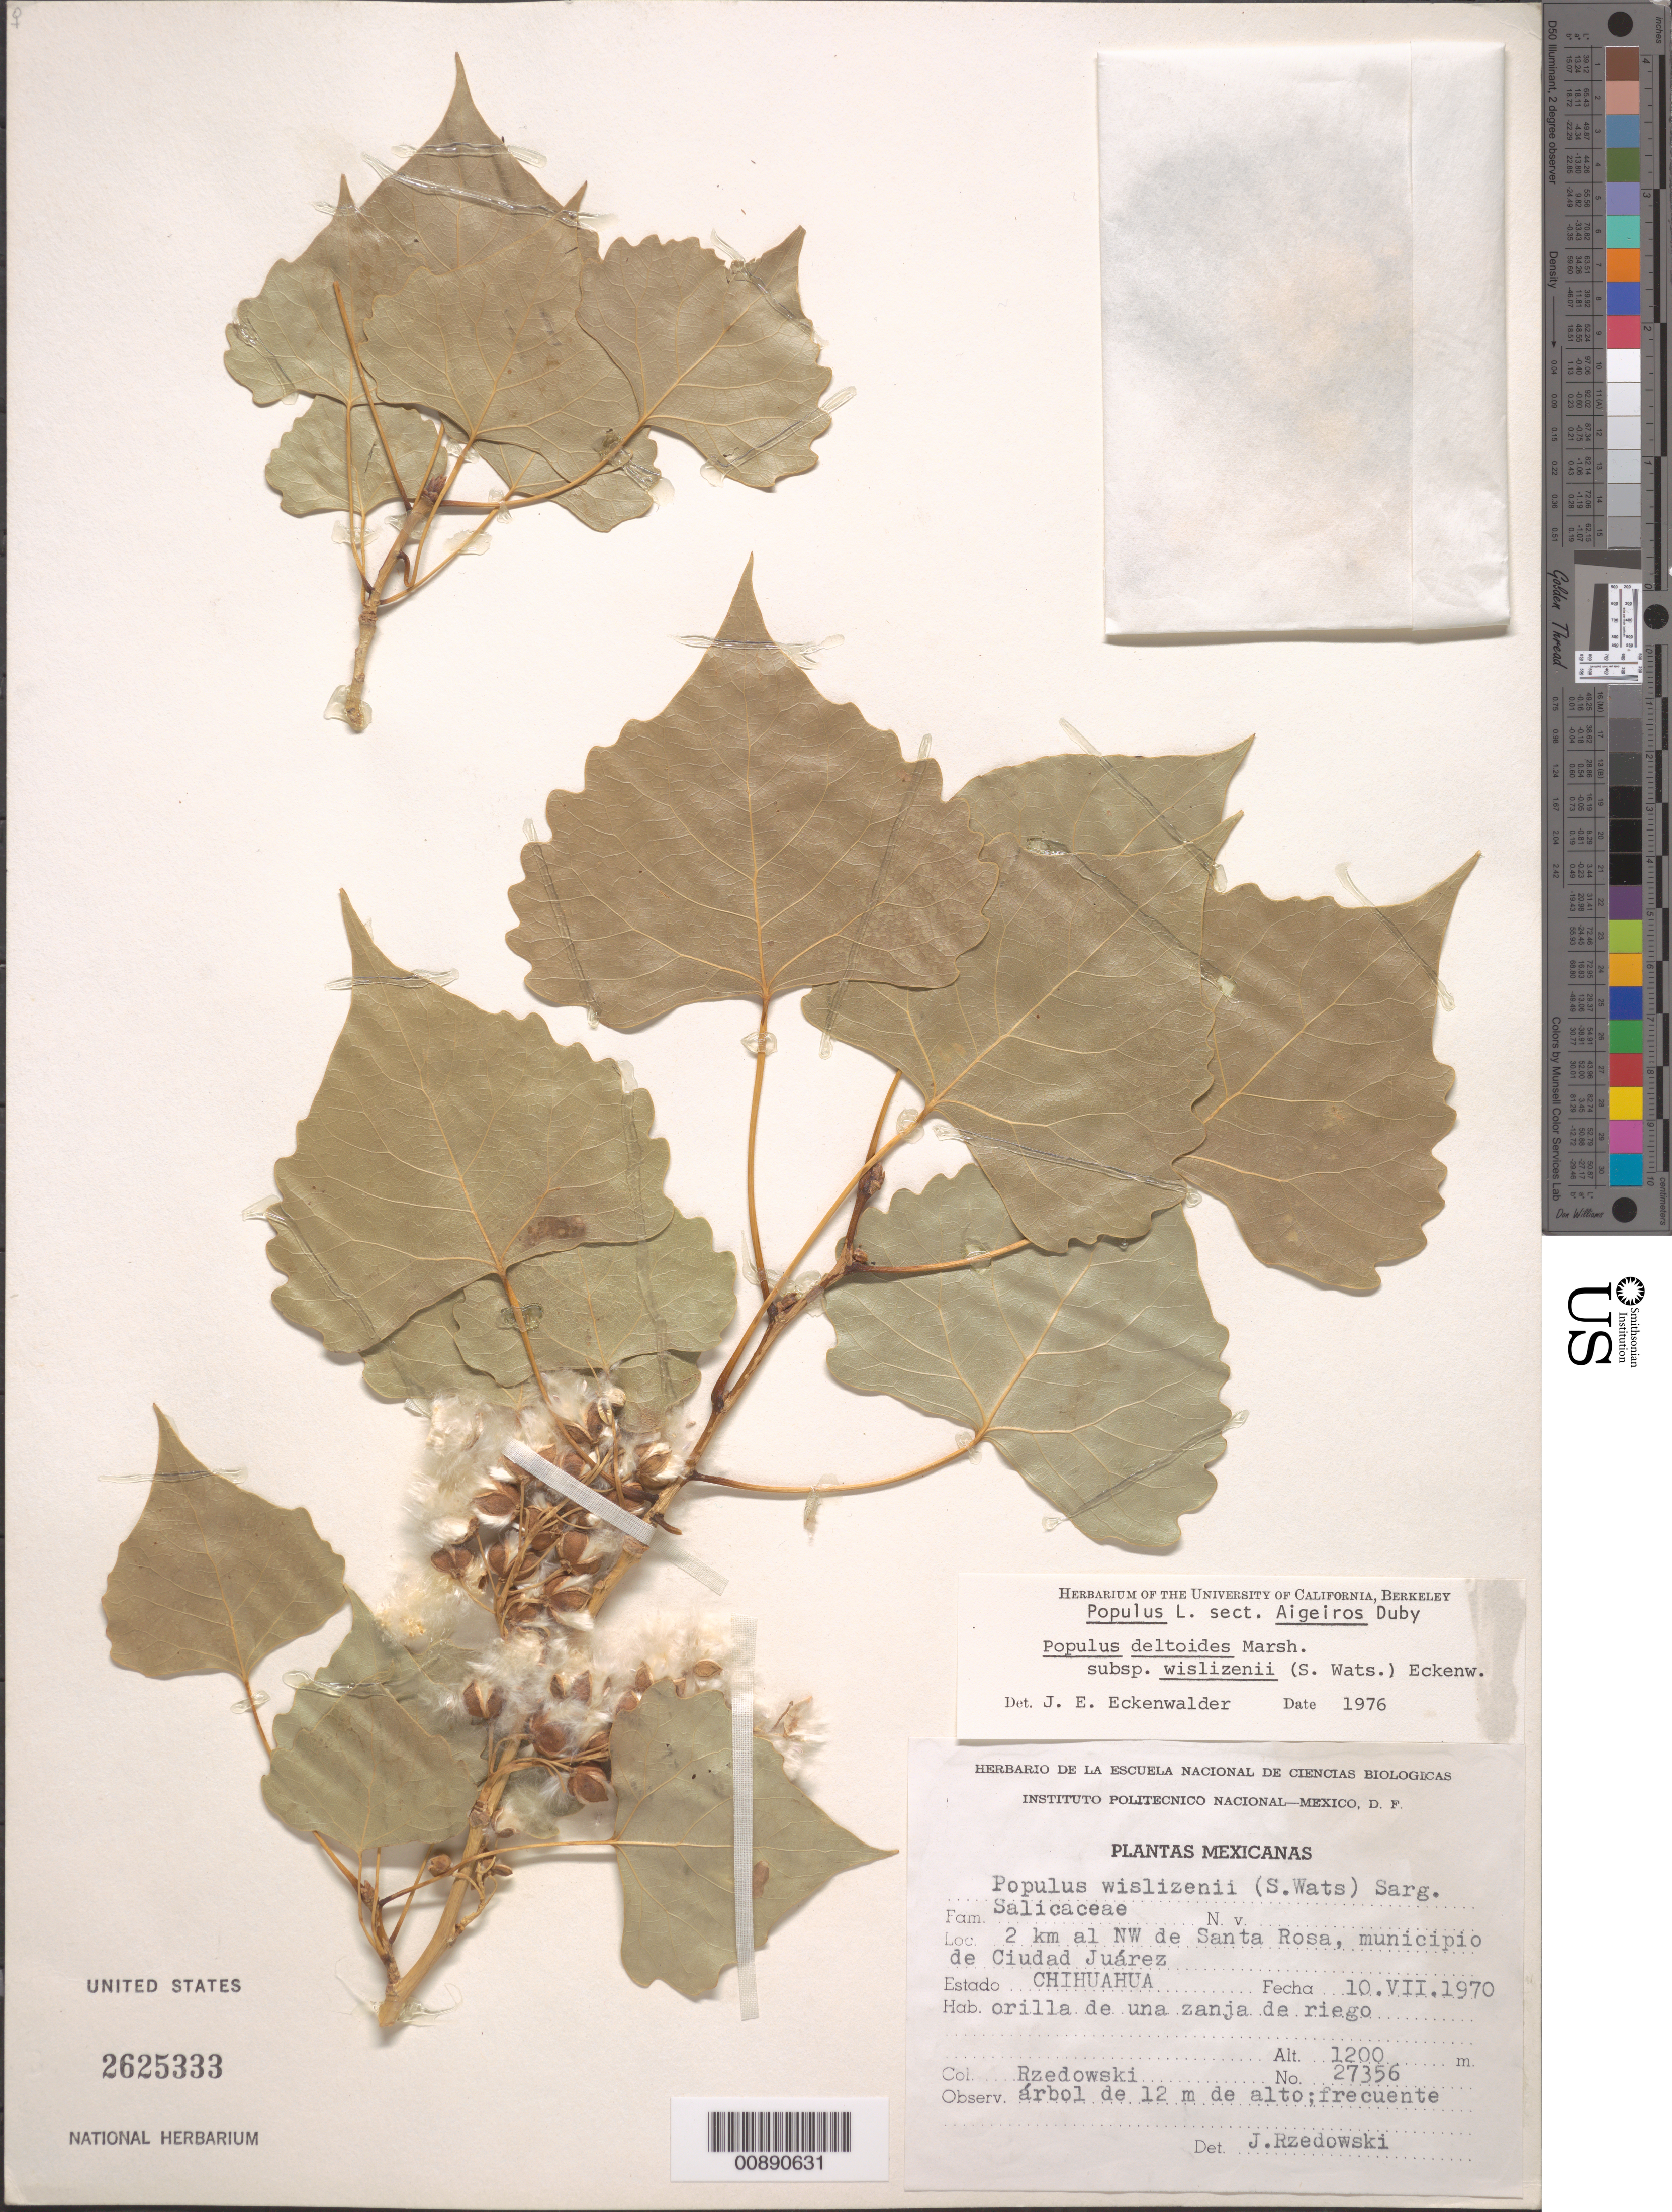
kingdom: Plantae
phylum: Tracheophyta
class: Magnoliopsida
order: Malpighiales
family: Salicaceae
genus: Populus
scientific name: Populus deltoides subsp. wislizeni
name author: (S. Watson) Eckenw.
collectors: J. Rzedowski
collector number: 27356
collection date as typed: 10 Jul 1970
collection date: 1970-07-10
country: Mexico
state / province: Chihuahua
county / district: Juárez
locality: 2 km. al NW de Santa Rosa, Municipio de Ciudad Juárez, Chihuahua.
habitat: Orilla de una zanja de riego.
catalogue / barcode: US 2625333